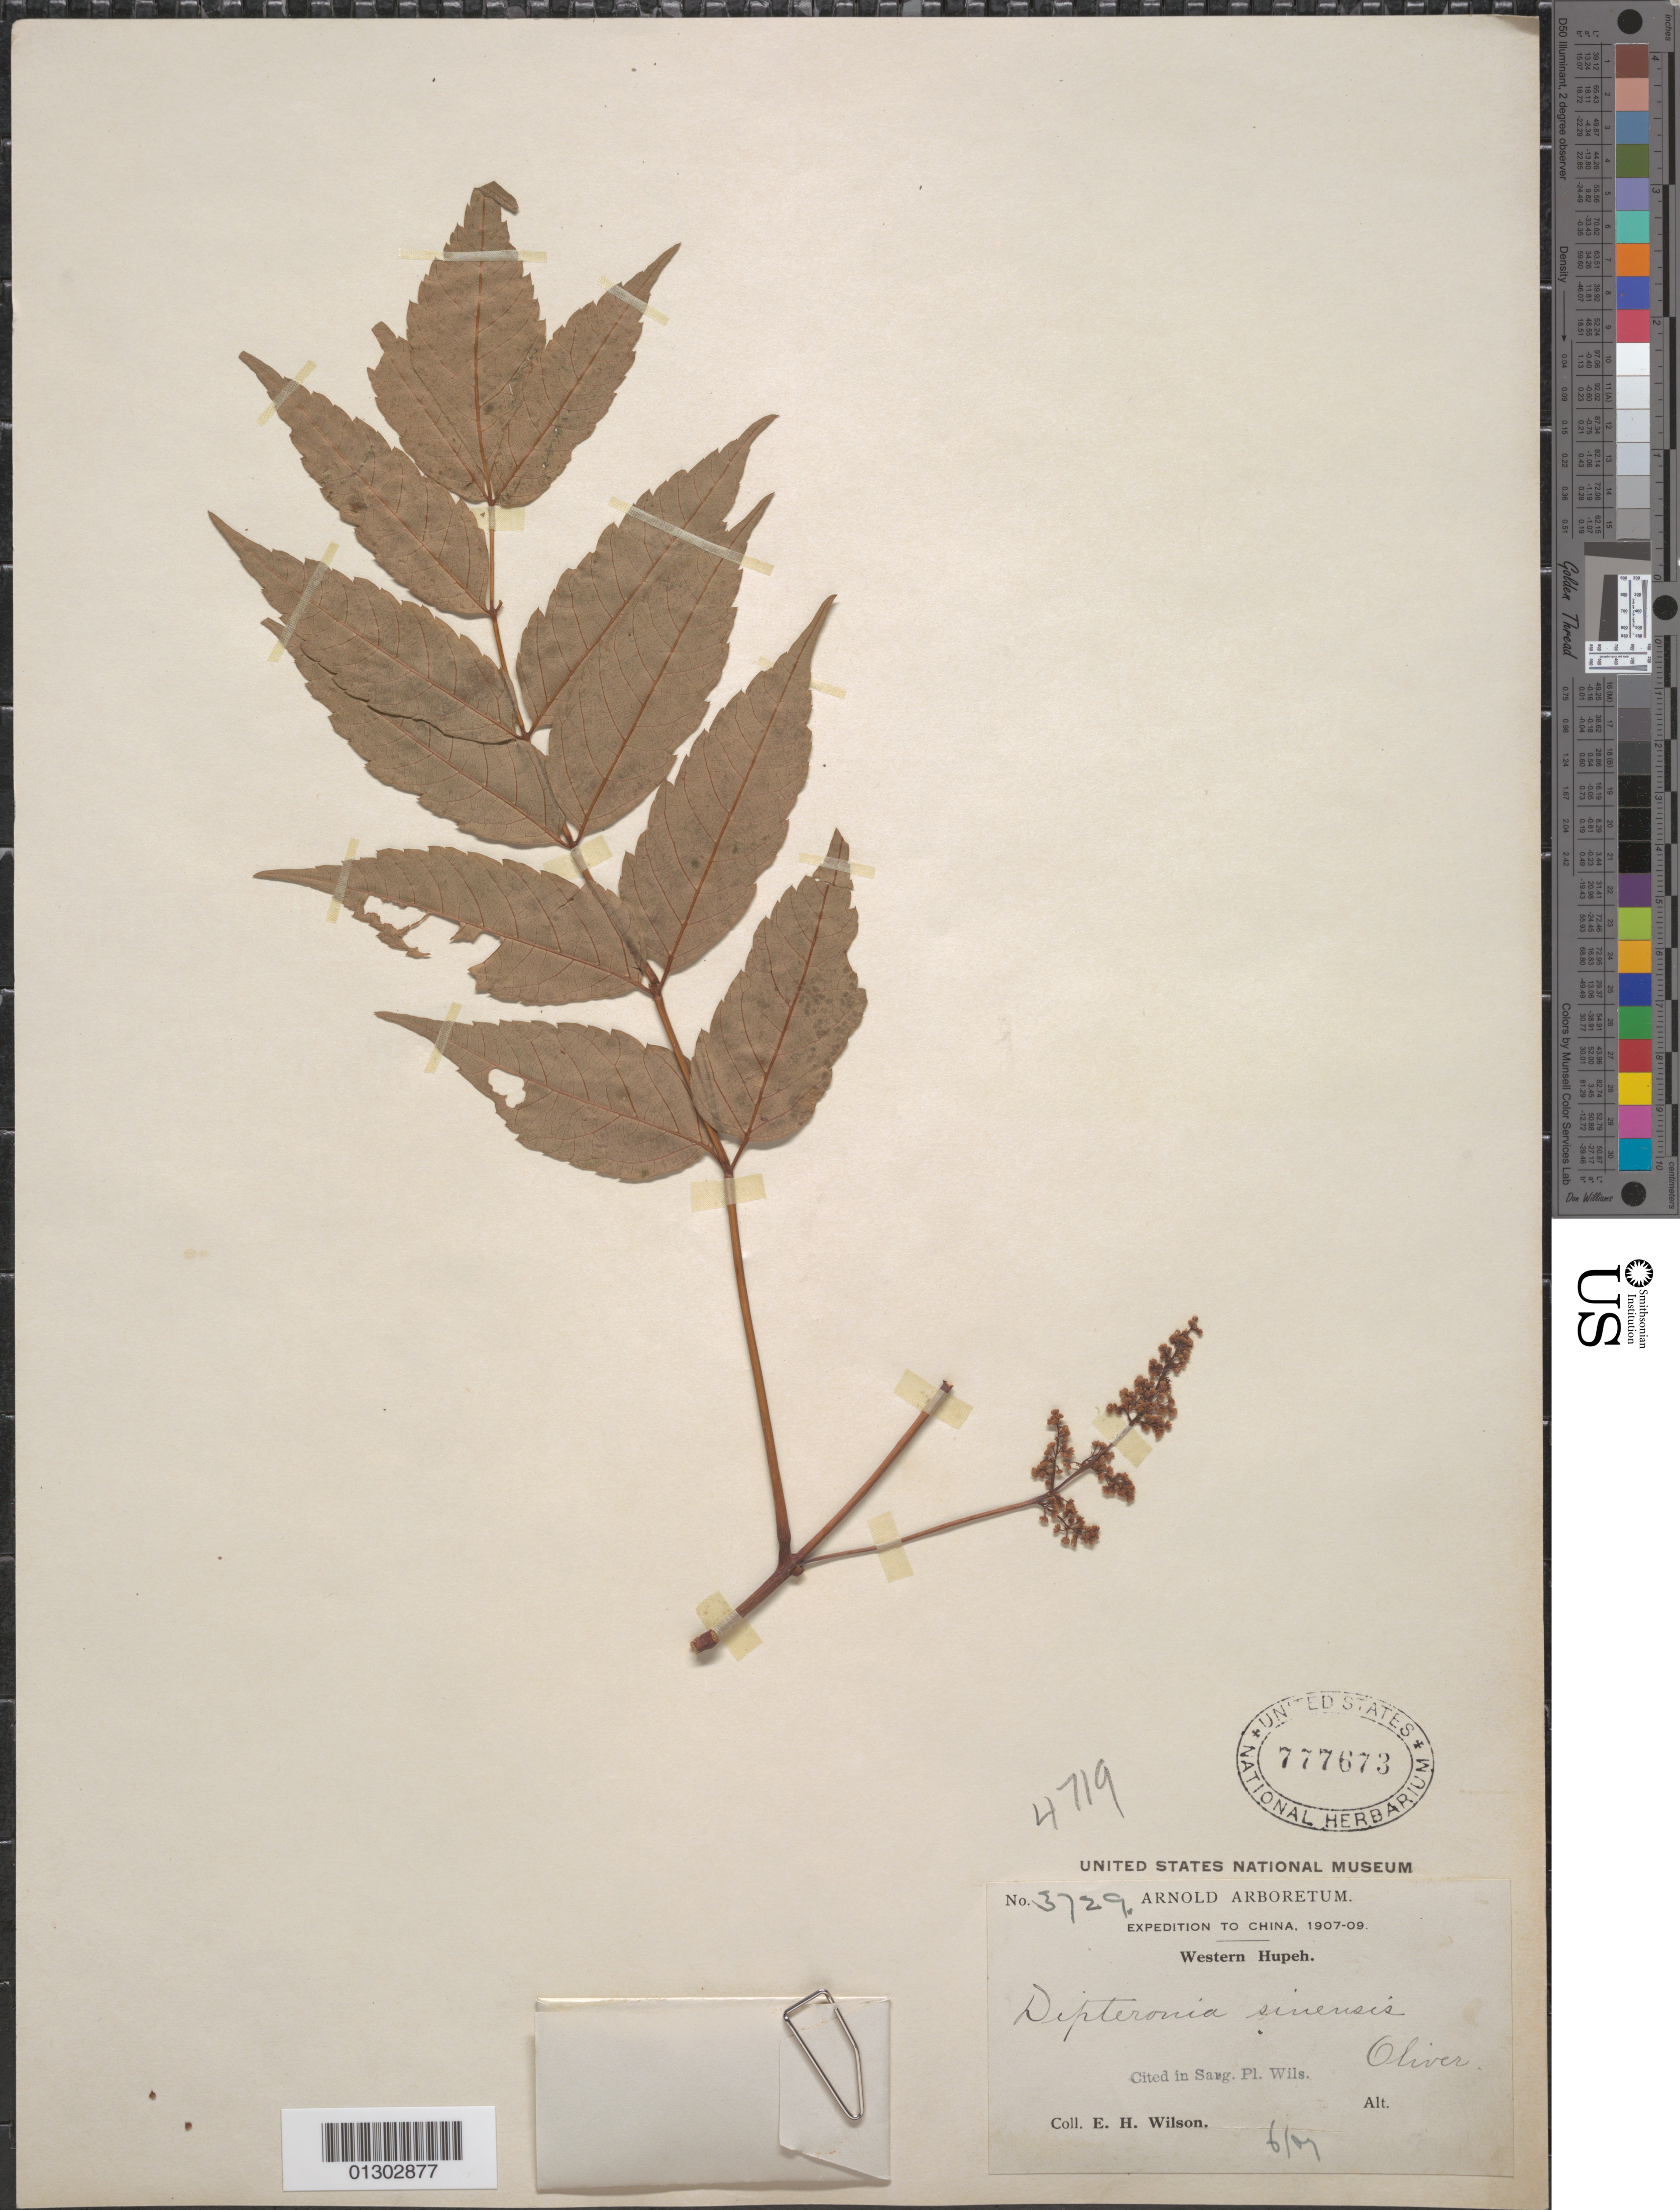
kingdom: Plantae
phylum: Tracheophyta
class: Magnoliopsida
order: Sapindales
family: Sapindaceae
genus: Dipteronia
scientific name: Dipteronia sinensis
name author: Oliv.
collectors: E. H. Wilson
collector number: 3729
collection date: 1907-06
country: China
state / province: Hubei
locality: Western Hupeh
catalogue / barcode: US 777673